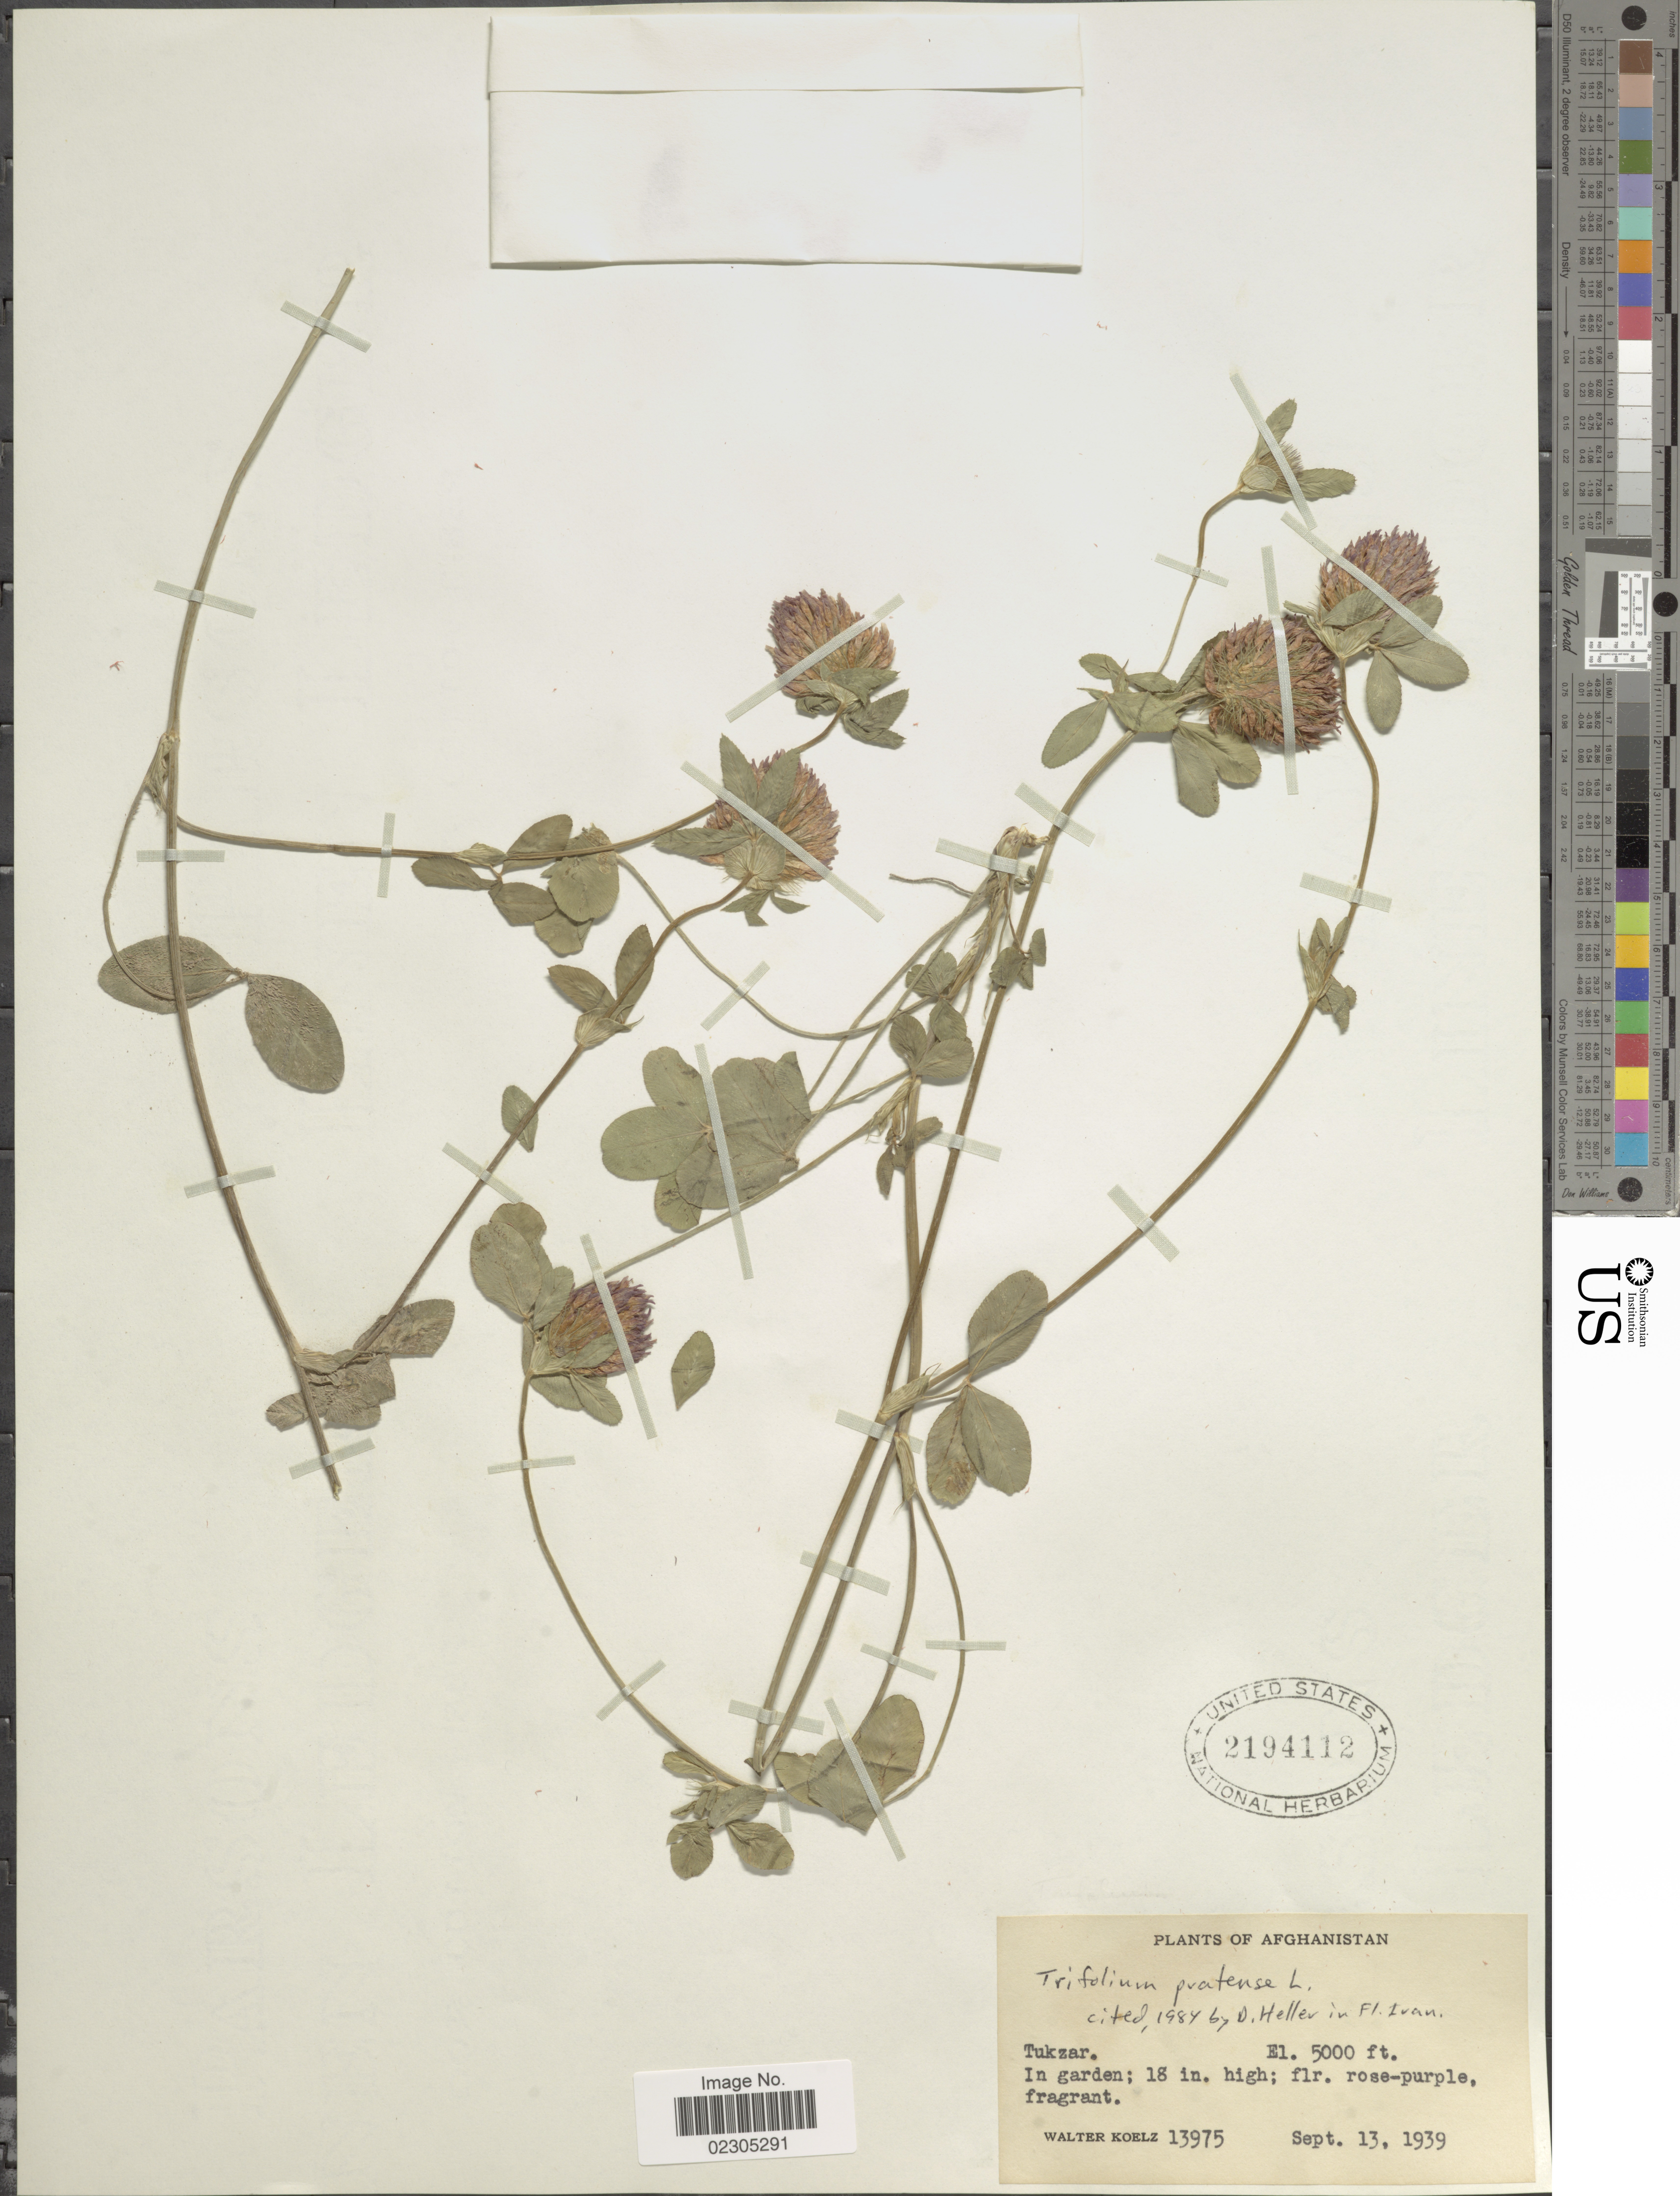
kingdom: Plantae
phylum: Tracheophyta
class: Magnoliopsida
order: Fabales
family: Fabaceae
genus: Trifolium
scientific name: Trifolium pratense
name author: L.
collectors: W. N. Koelz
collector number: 13975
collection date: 1939-09-13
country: Afghanistan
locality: Tukzar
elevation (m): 1524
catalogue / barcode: US 2194112